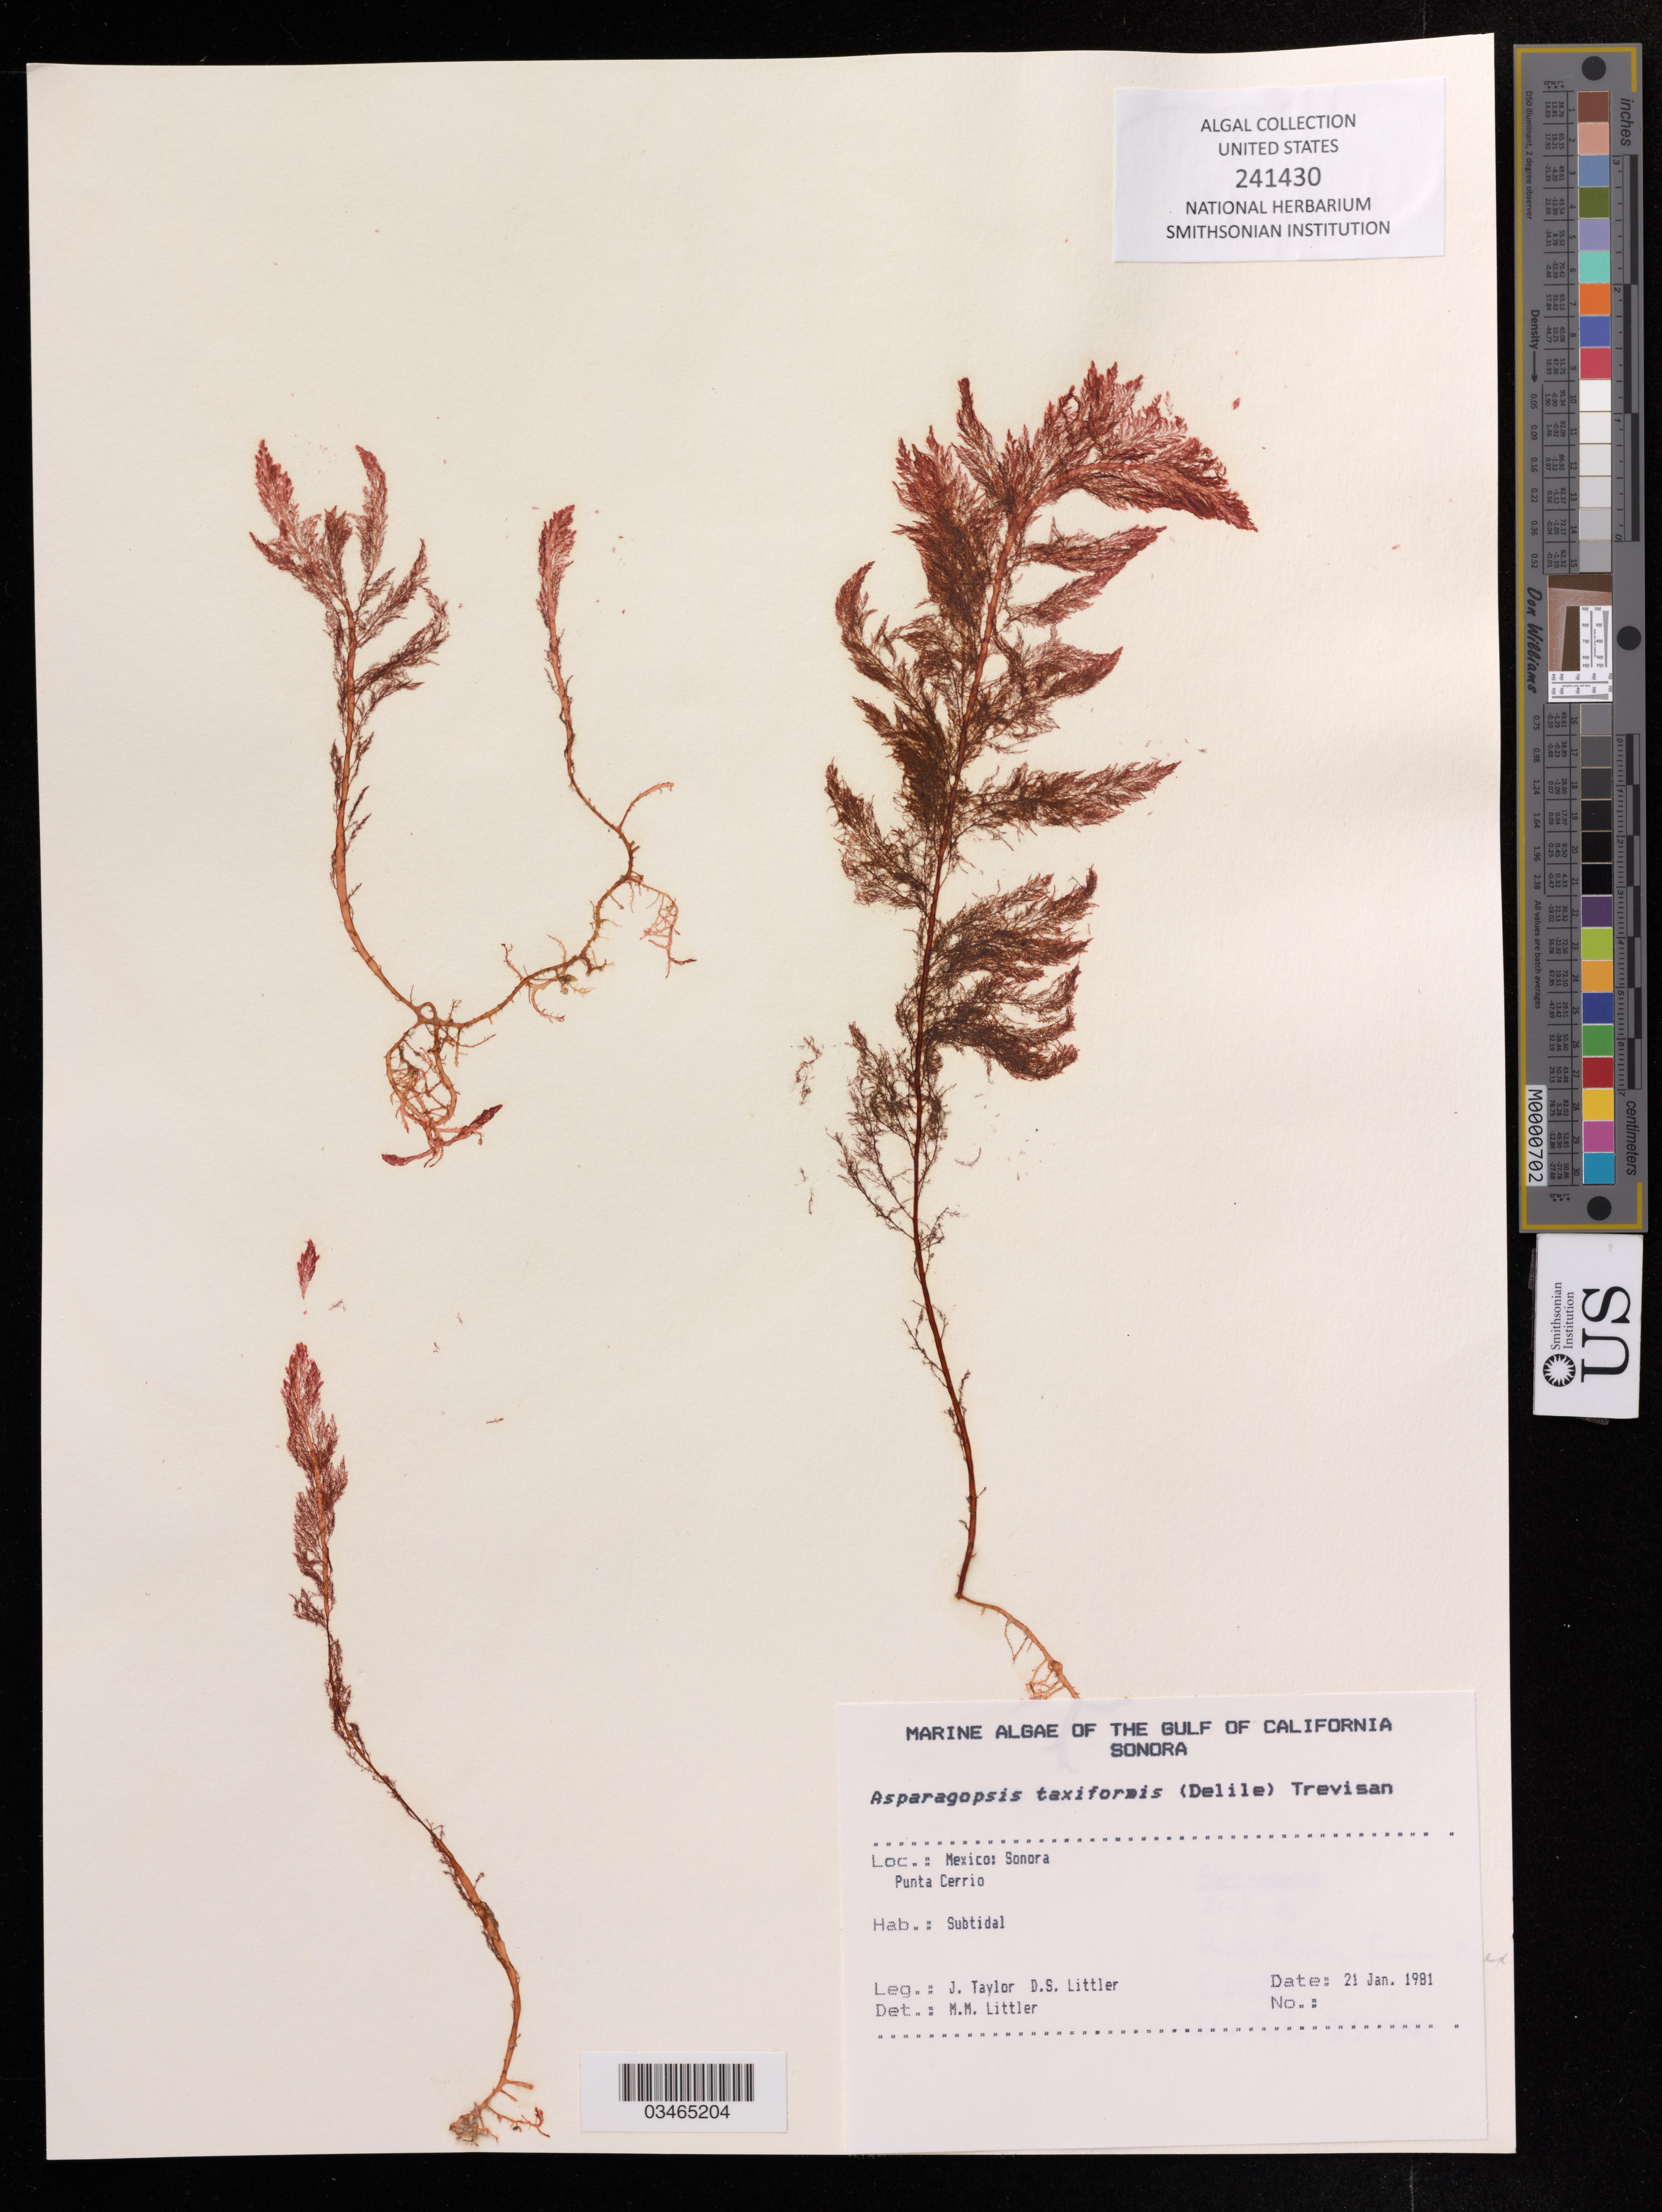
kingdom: Plantae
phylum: Rhodophyta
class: Florideophyceae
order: Bonnemaisoniales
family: Bonnemaisoniaceae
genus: Asparagopsis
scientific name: Asparagopsis taxiformis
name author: (Delile) Trevis.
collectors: J. Taylor & D. S. Littler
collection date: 1981-01-21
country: Mexico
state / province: Sonora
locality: Gulf of California. Punta Cerrio.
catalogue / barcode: US 241430